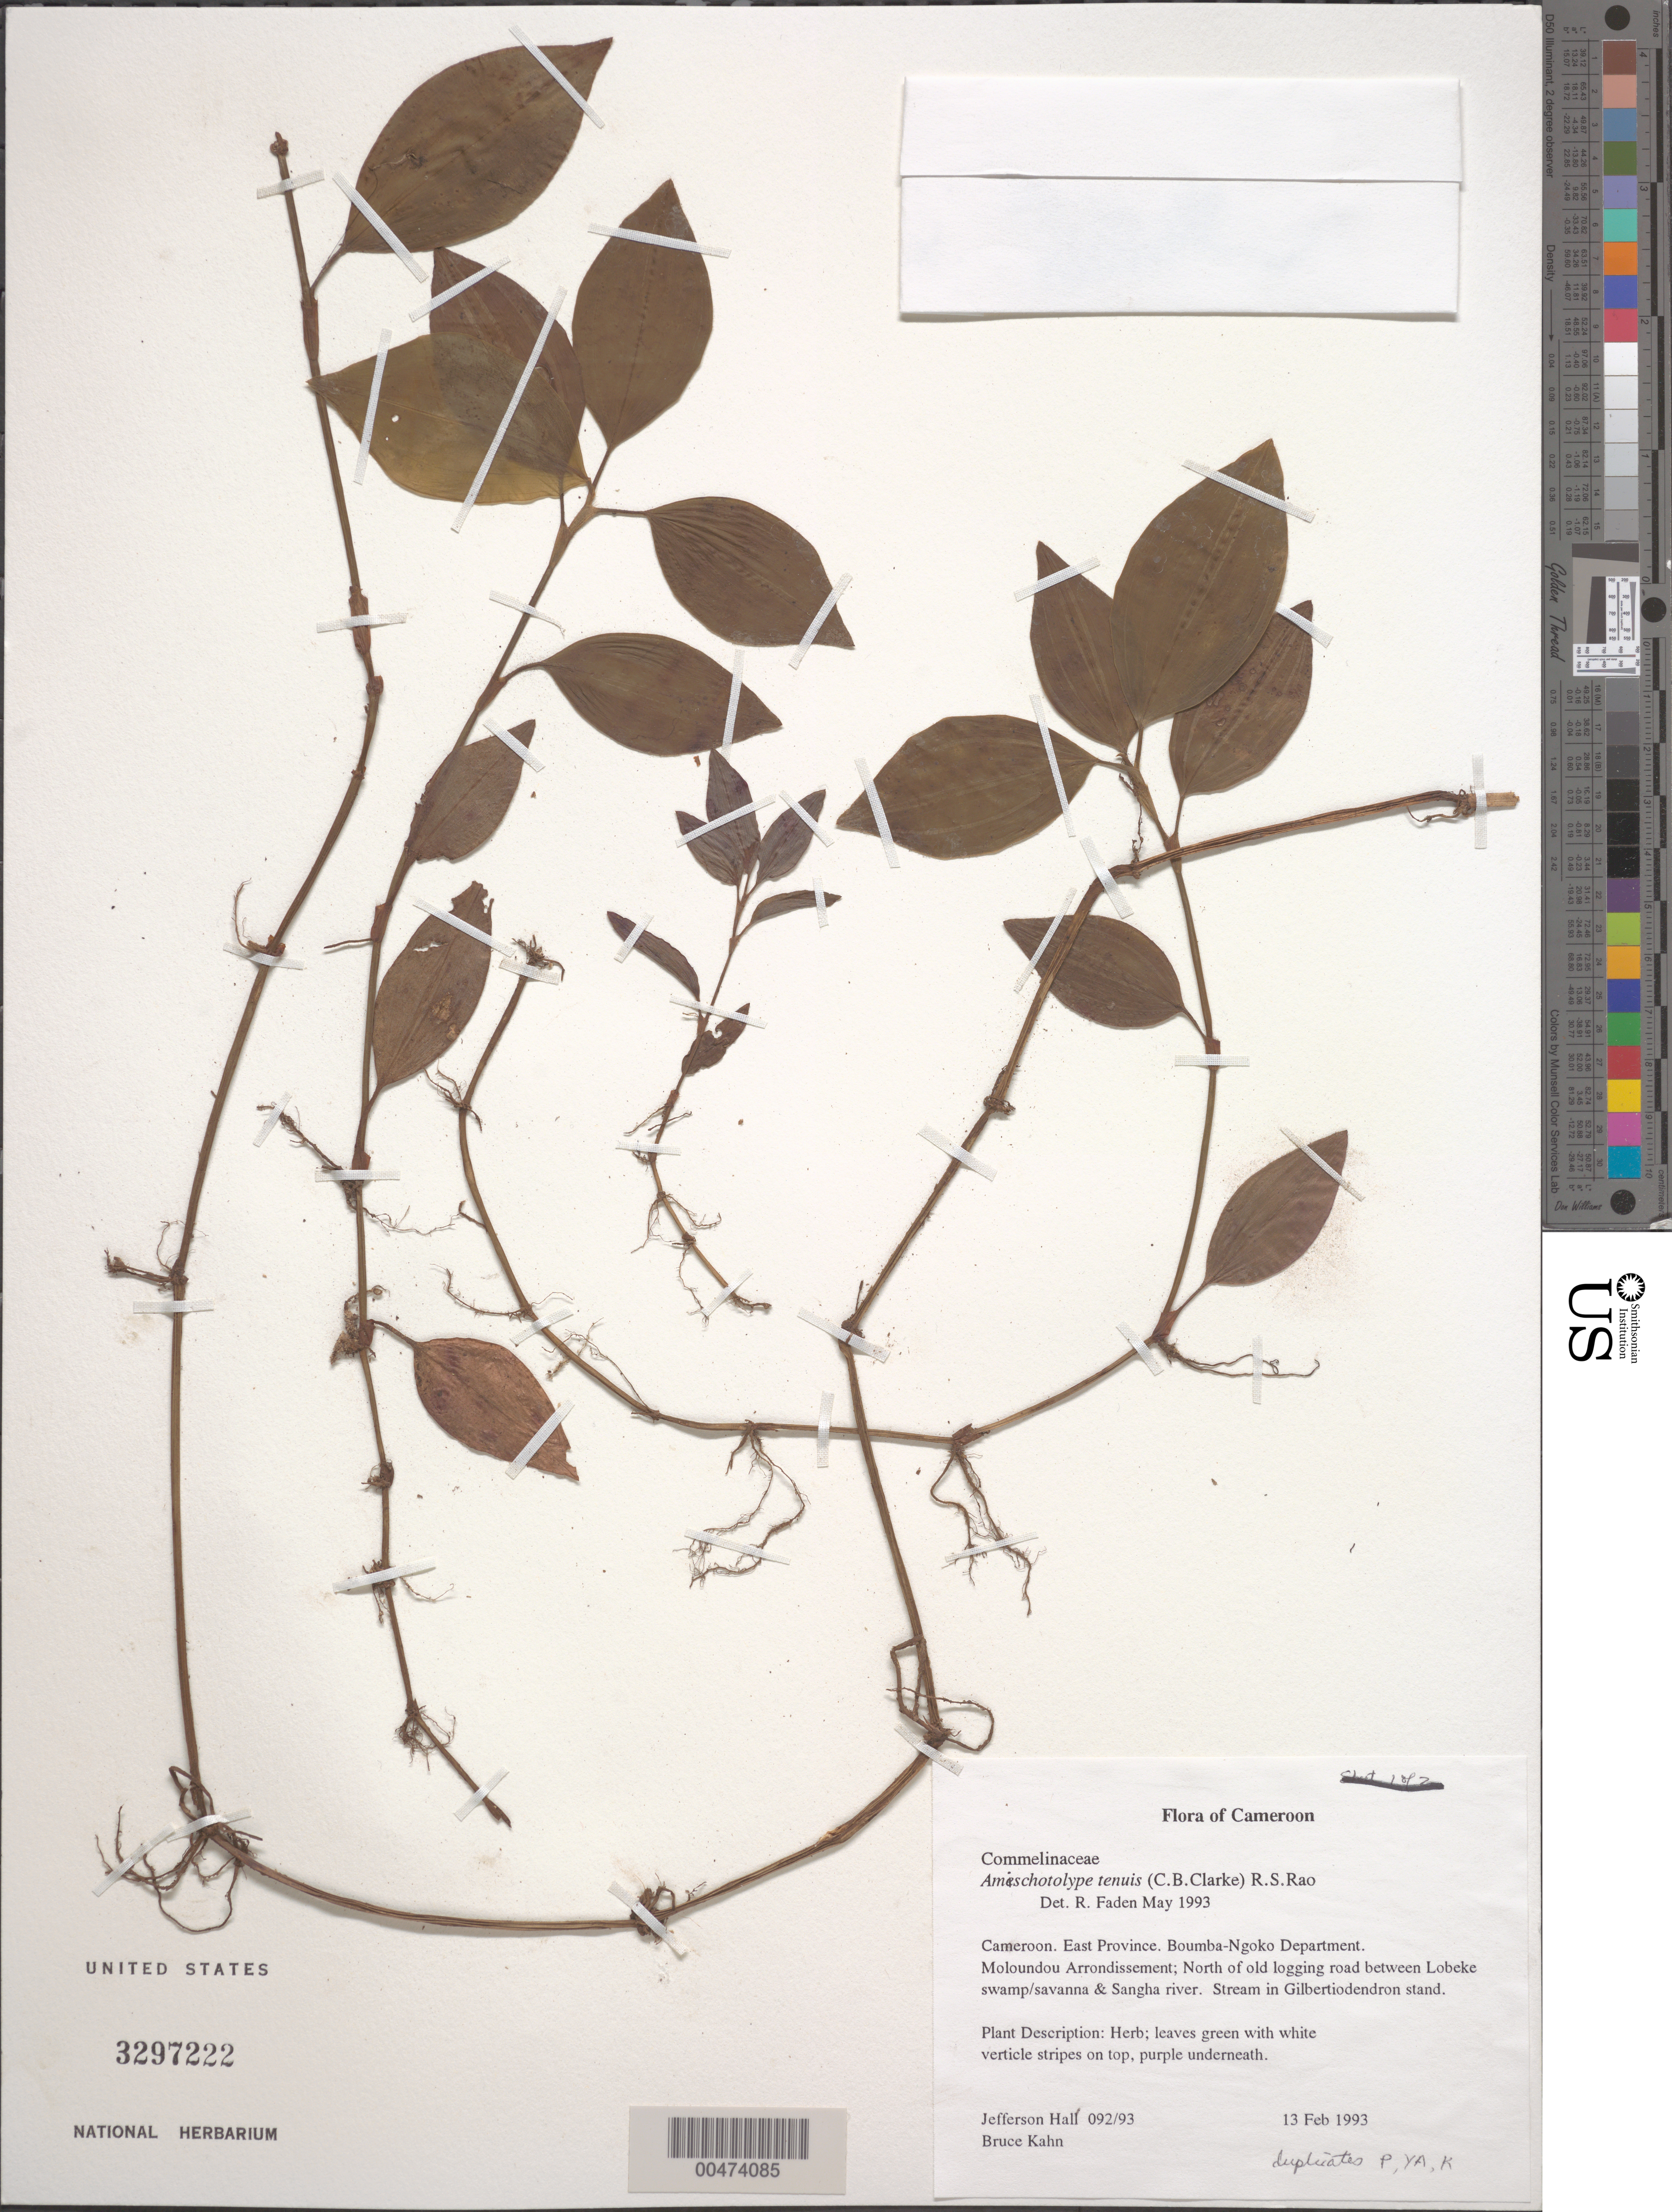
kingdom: Plantae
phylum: Tracheophyta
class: Liliopsida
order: Commelinales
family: Commelinaceae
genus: Amischotolype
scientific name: Amischotolype tenuis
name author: (C.B. Clarke) R.S. Rao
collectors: J. Hall & B. Kahn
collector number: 092/93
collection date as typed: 13 Feb 1993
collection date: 1993-02-13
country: Cameroon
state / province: Est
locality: Boumba-ngoko, moloundou arrondissement, between lobeke swamp and sanghriver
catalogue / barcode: US 3297222